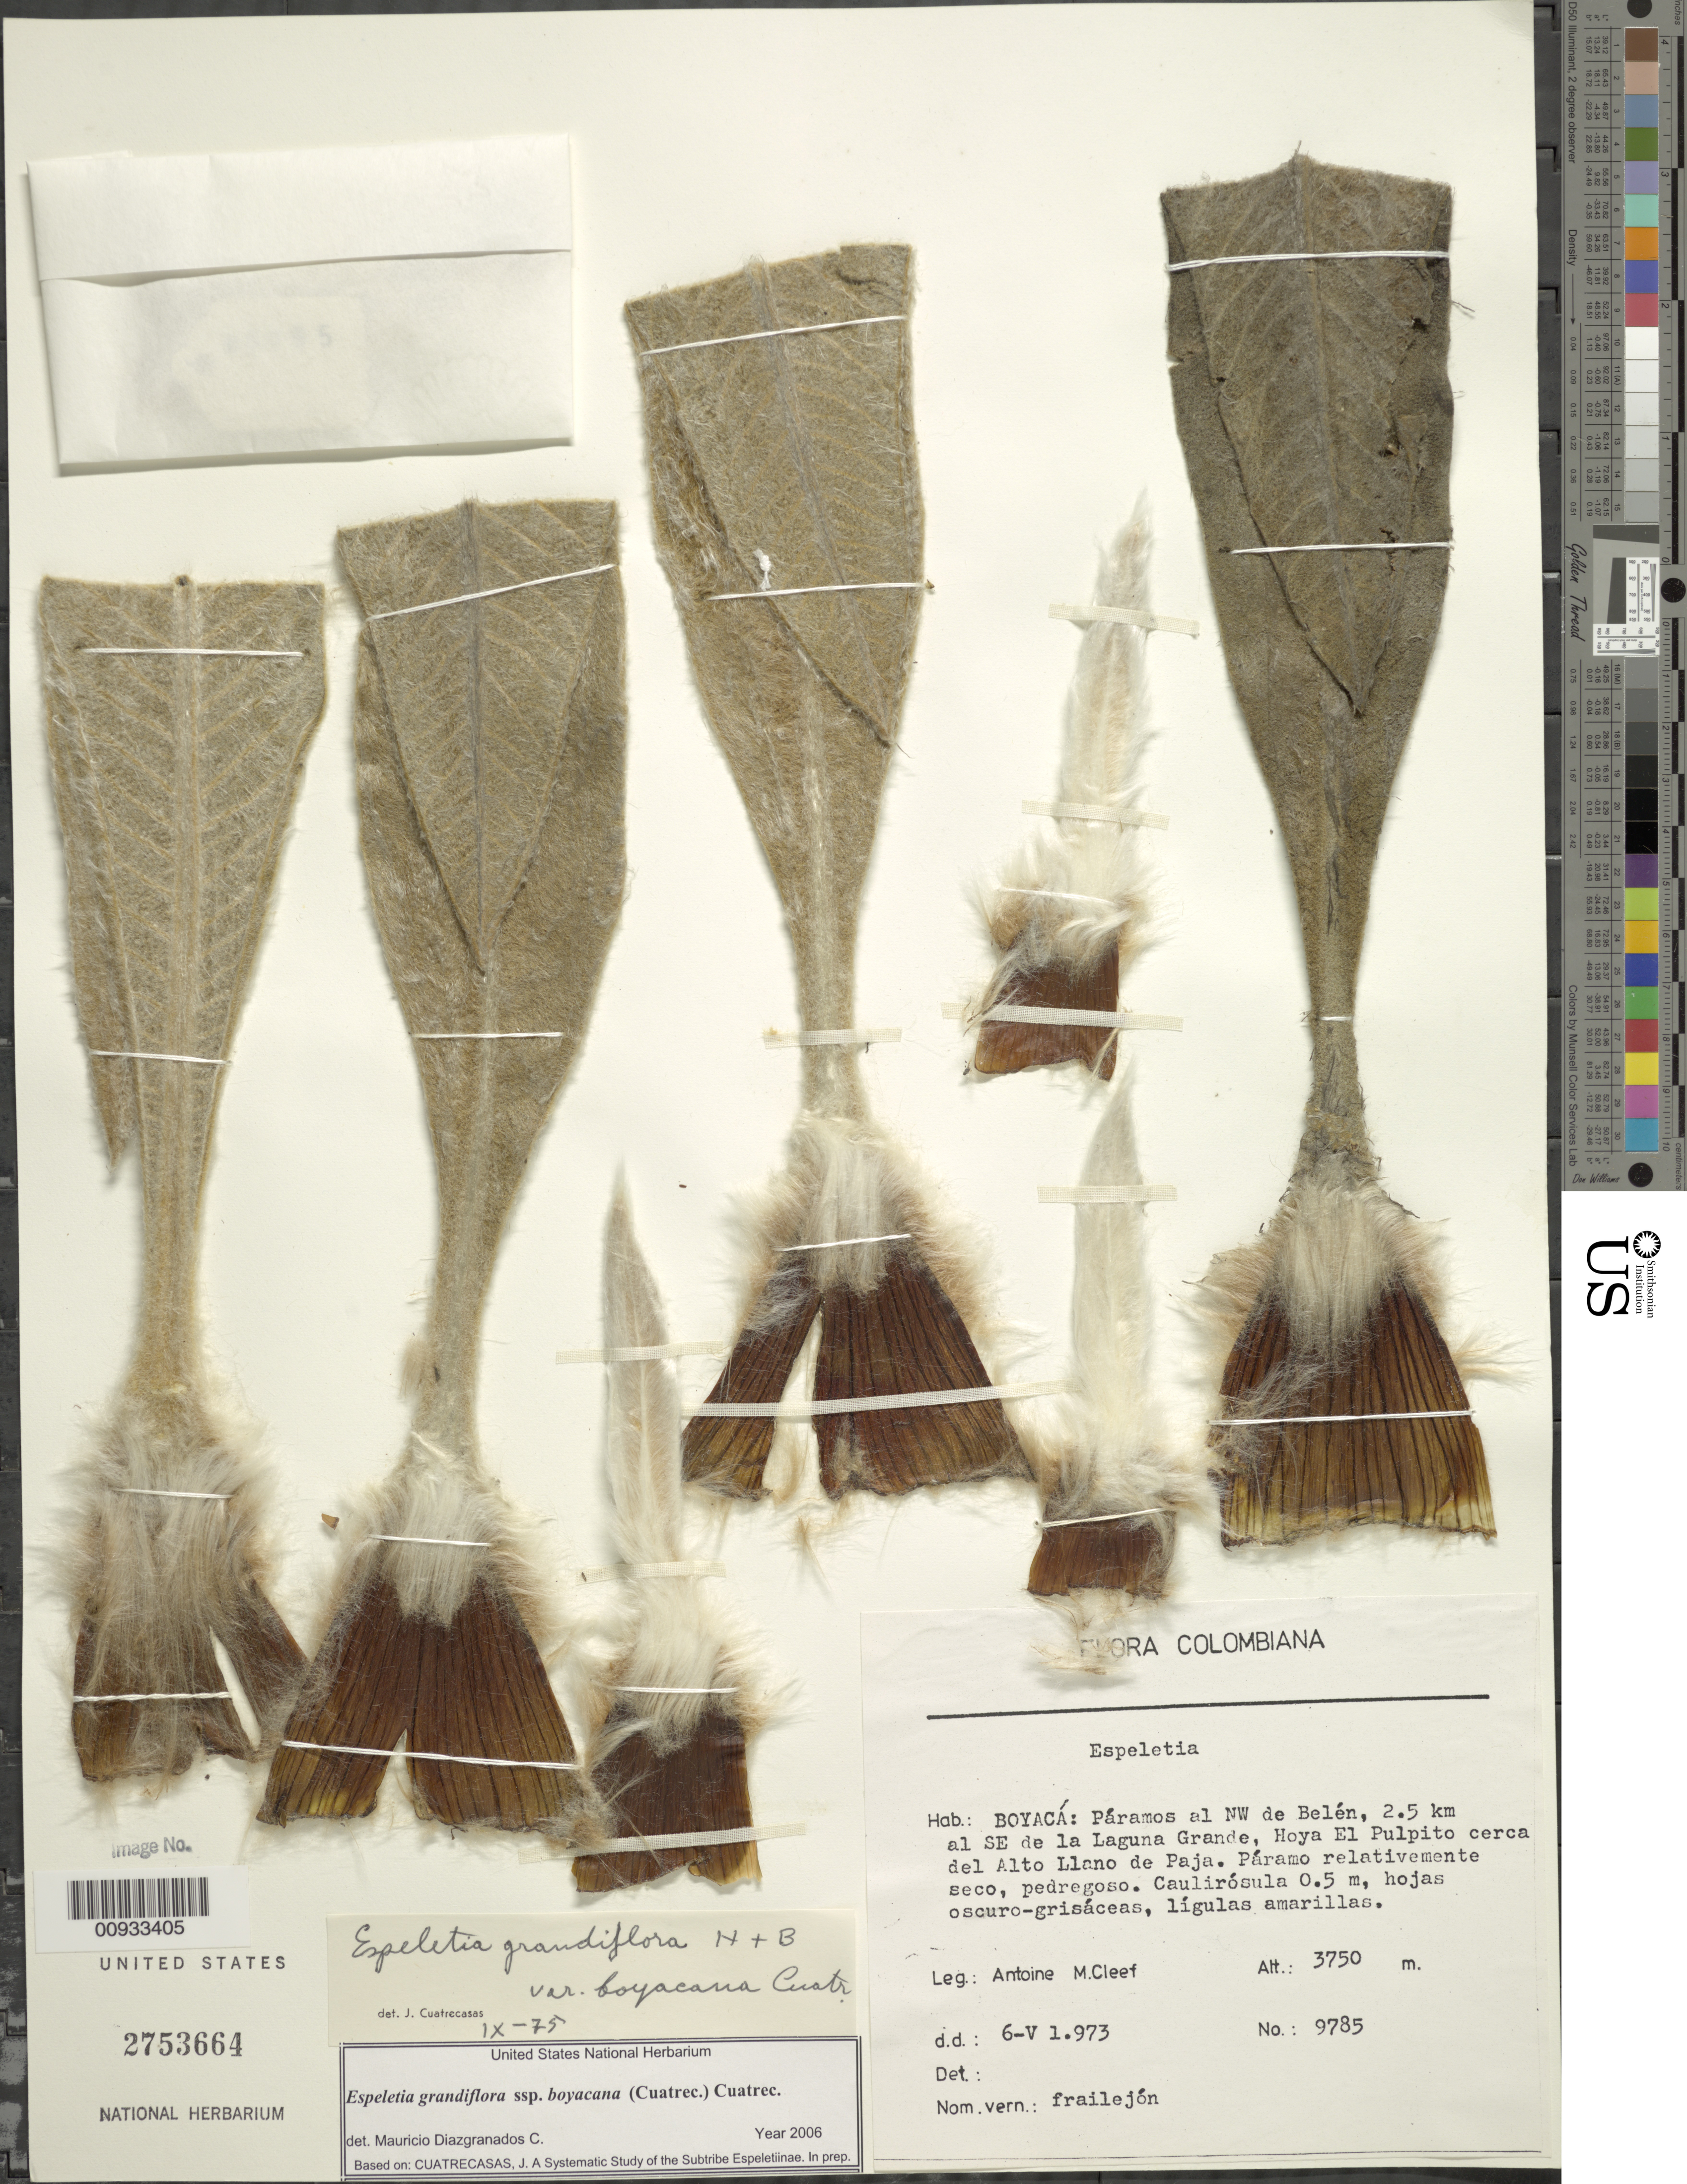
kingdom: Plantae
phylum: Tracheophyta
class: Magnoliopsida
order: Asterales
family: Asteraceae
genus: Espeletia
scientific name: Espeletia grandiflora subsp. boyacana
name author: (Cuatrec.) Cuatrec.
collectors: A. M. Cleef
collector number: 9785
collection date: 1973-05-06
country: Colombia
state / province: Boyacá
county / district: Belén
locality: Páramos al NW de Belén, 2.5 km al SE de la Laguna Grande, Hoya El Púlpito, cerca del Alto Llano de Paja. .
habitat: Páramo relativamente seco, pedregoso.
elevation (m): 3750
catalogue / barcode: US 2753664